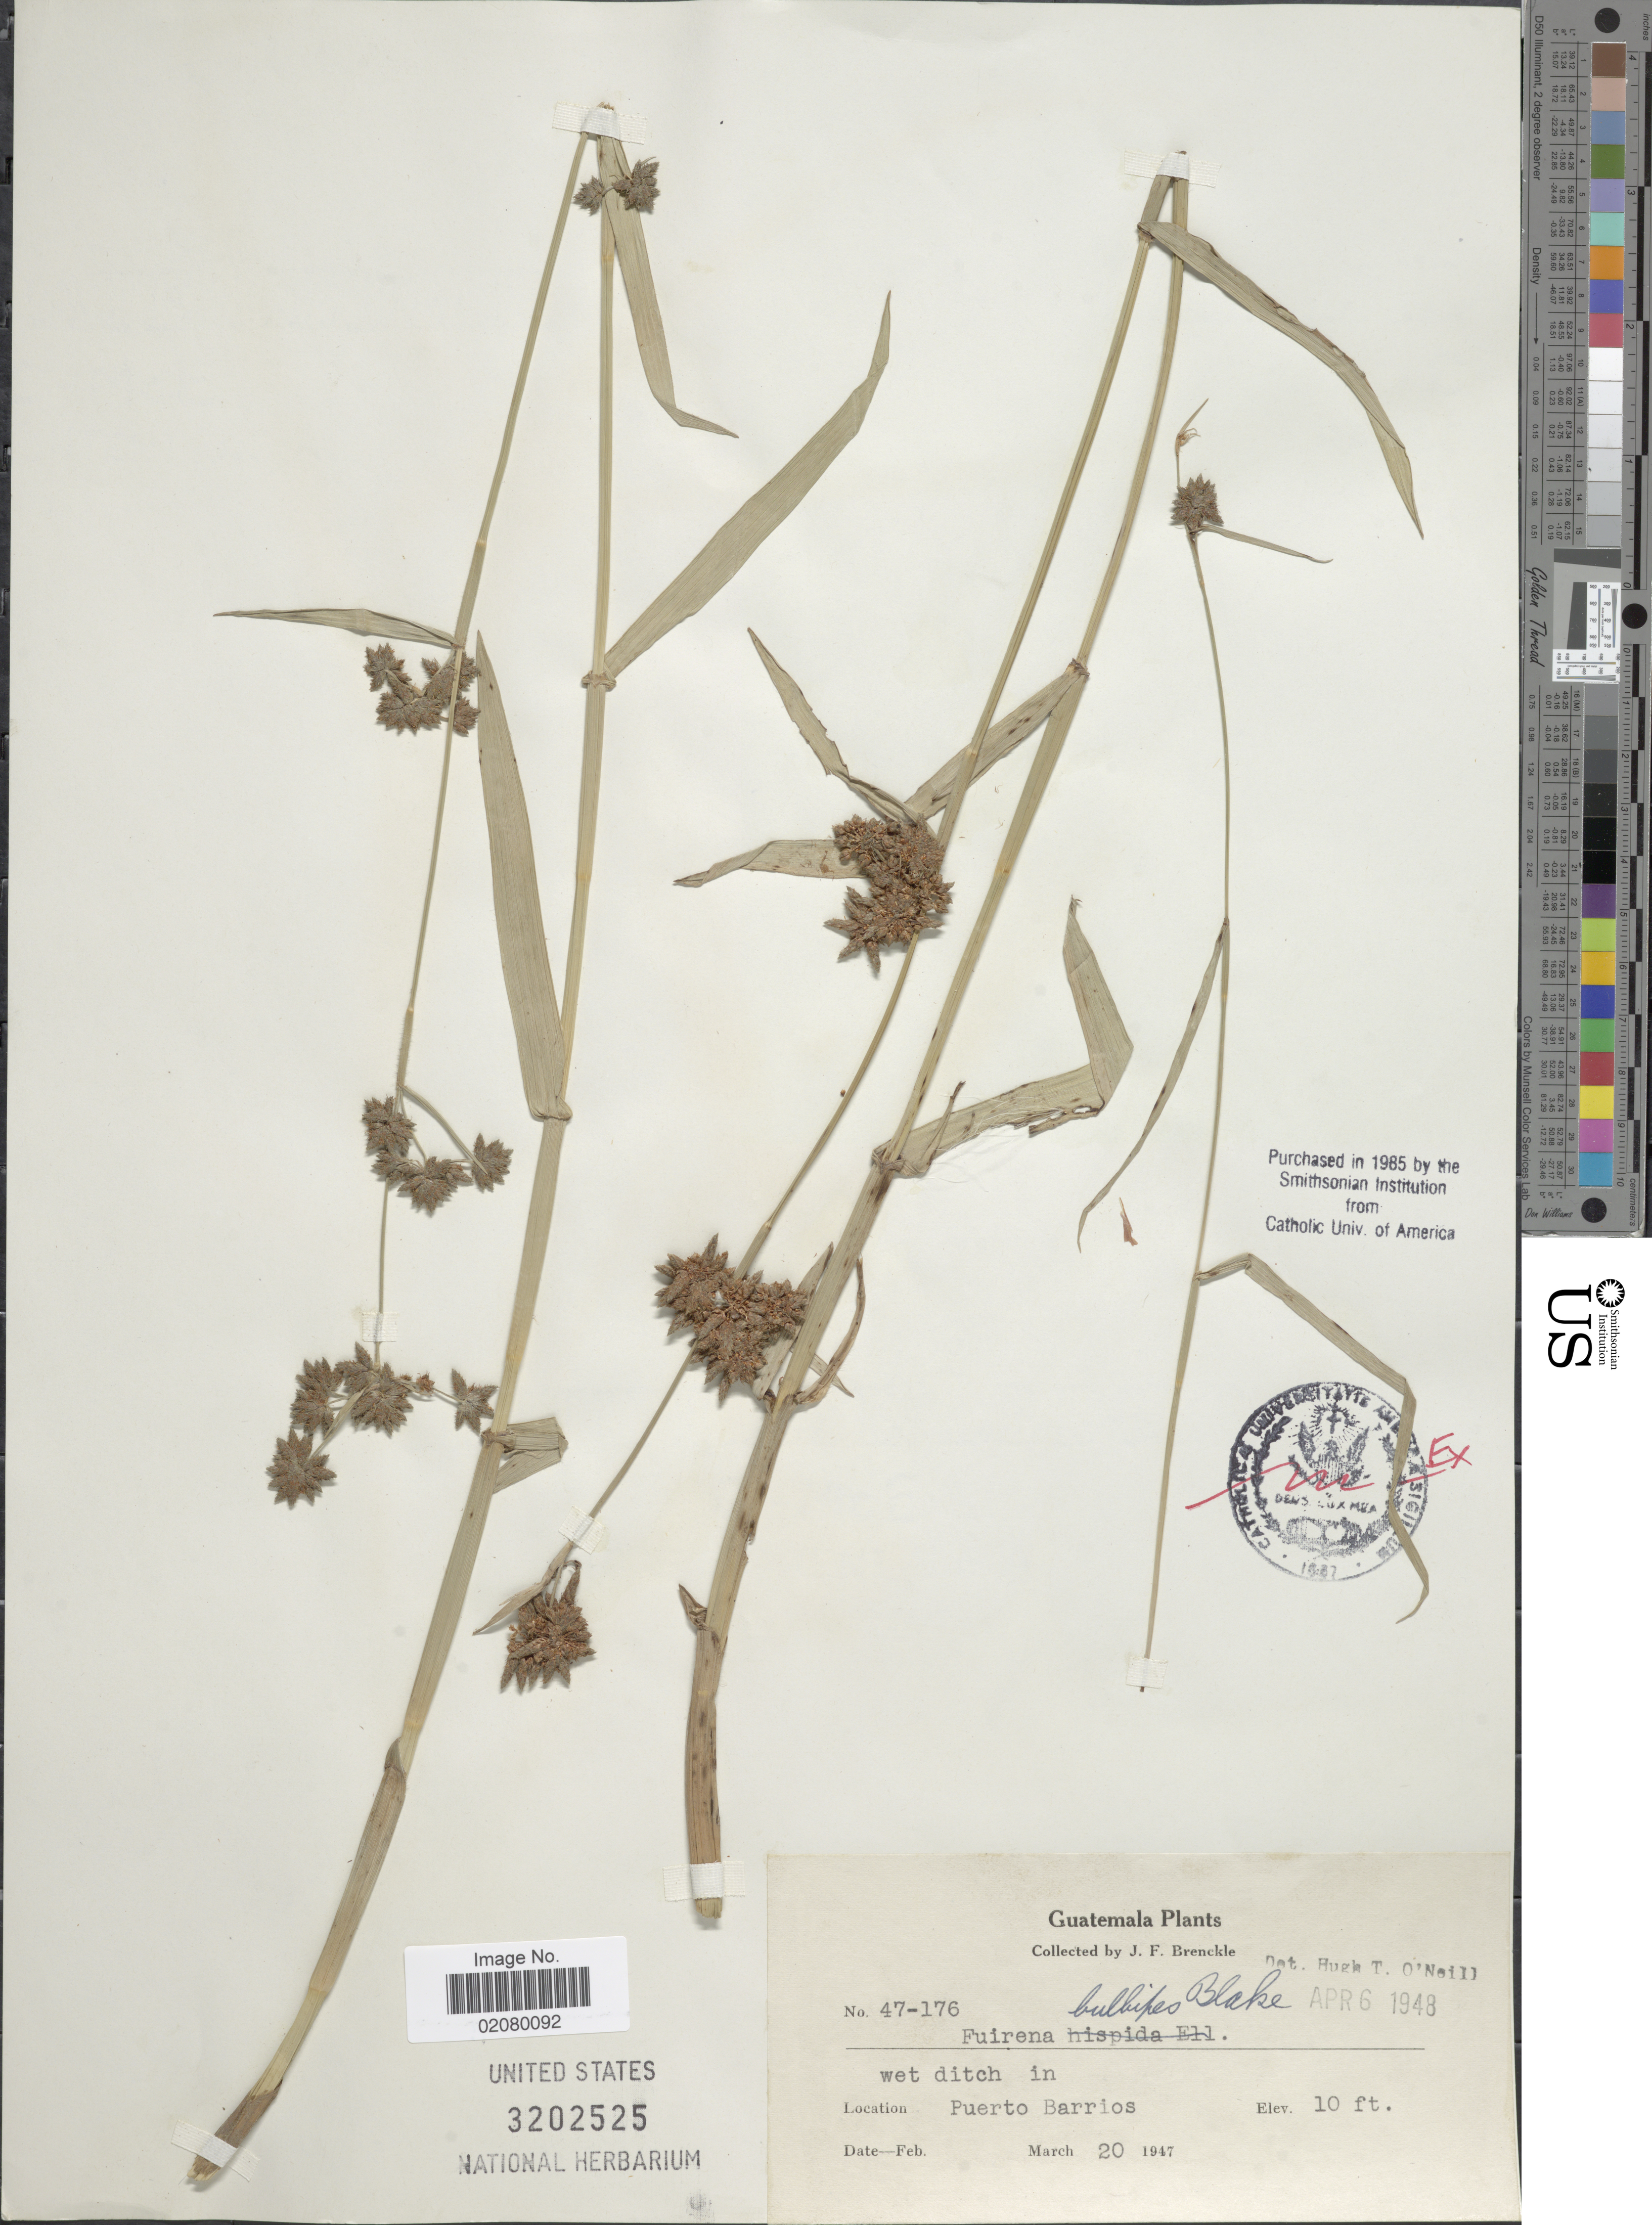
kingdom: Plantae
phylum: Tracheophyta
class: Liliopsida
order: Poales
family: Cyperaceae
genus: Fuirena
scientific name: Fuirena camptotricha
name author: C. Wright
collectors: J. Brenckle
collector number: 47-176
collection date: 1947-03-20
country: Guatemala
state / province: Guatemala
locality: Wet ditch in Puerto Barrios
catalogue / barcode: US 3202525